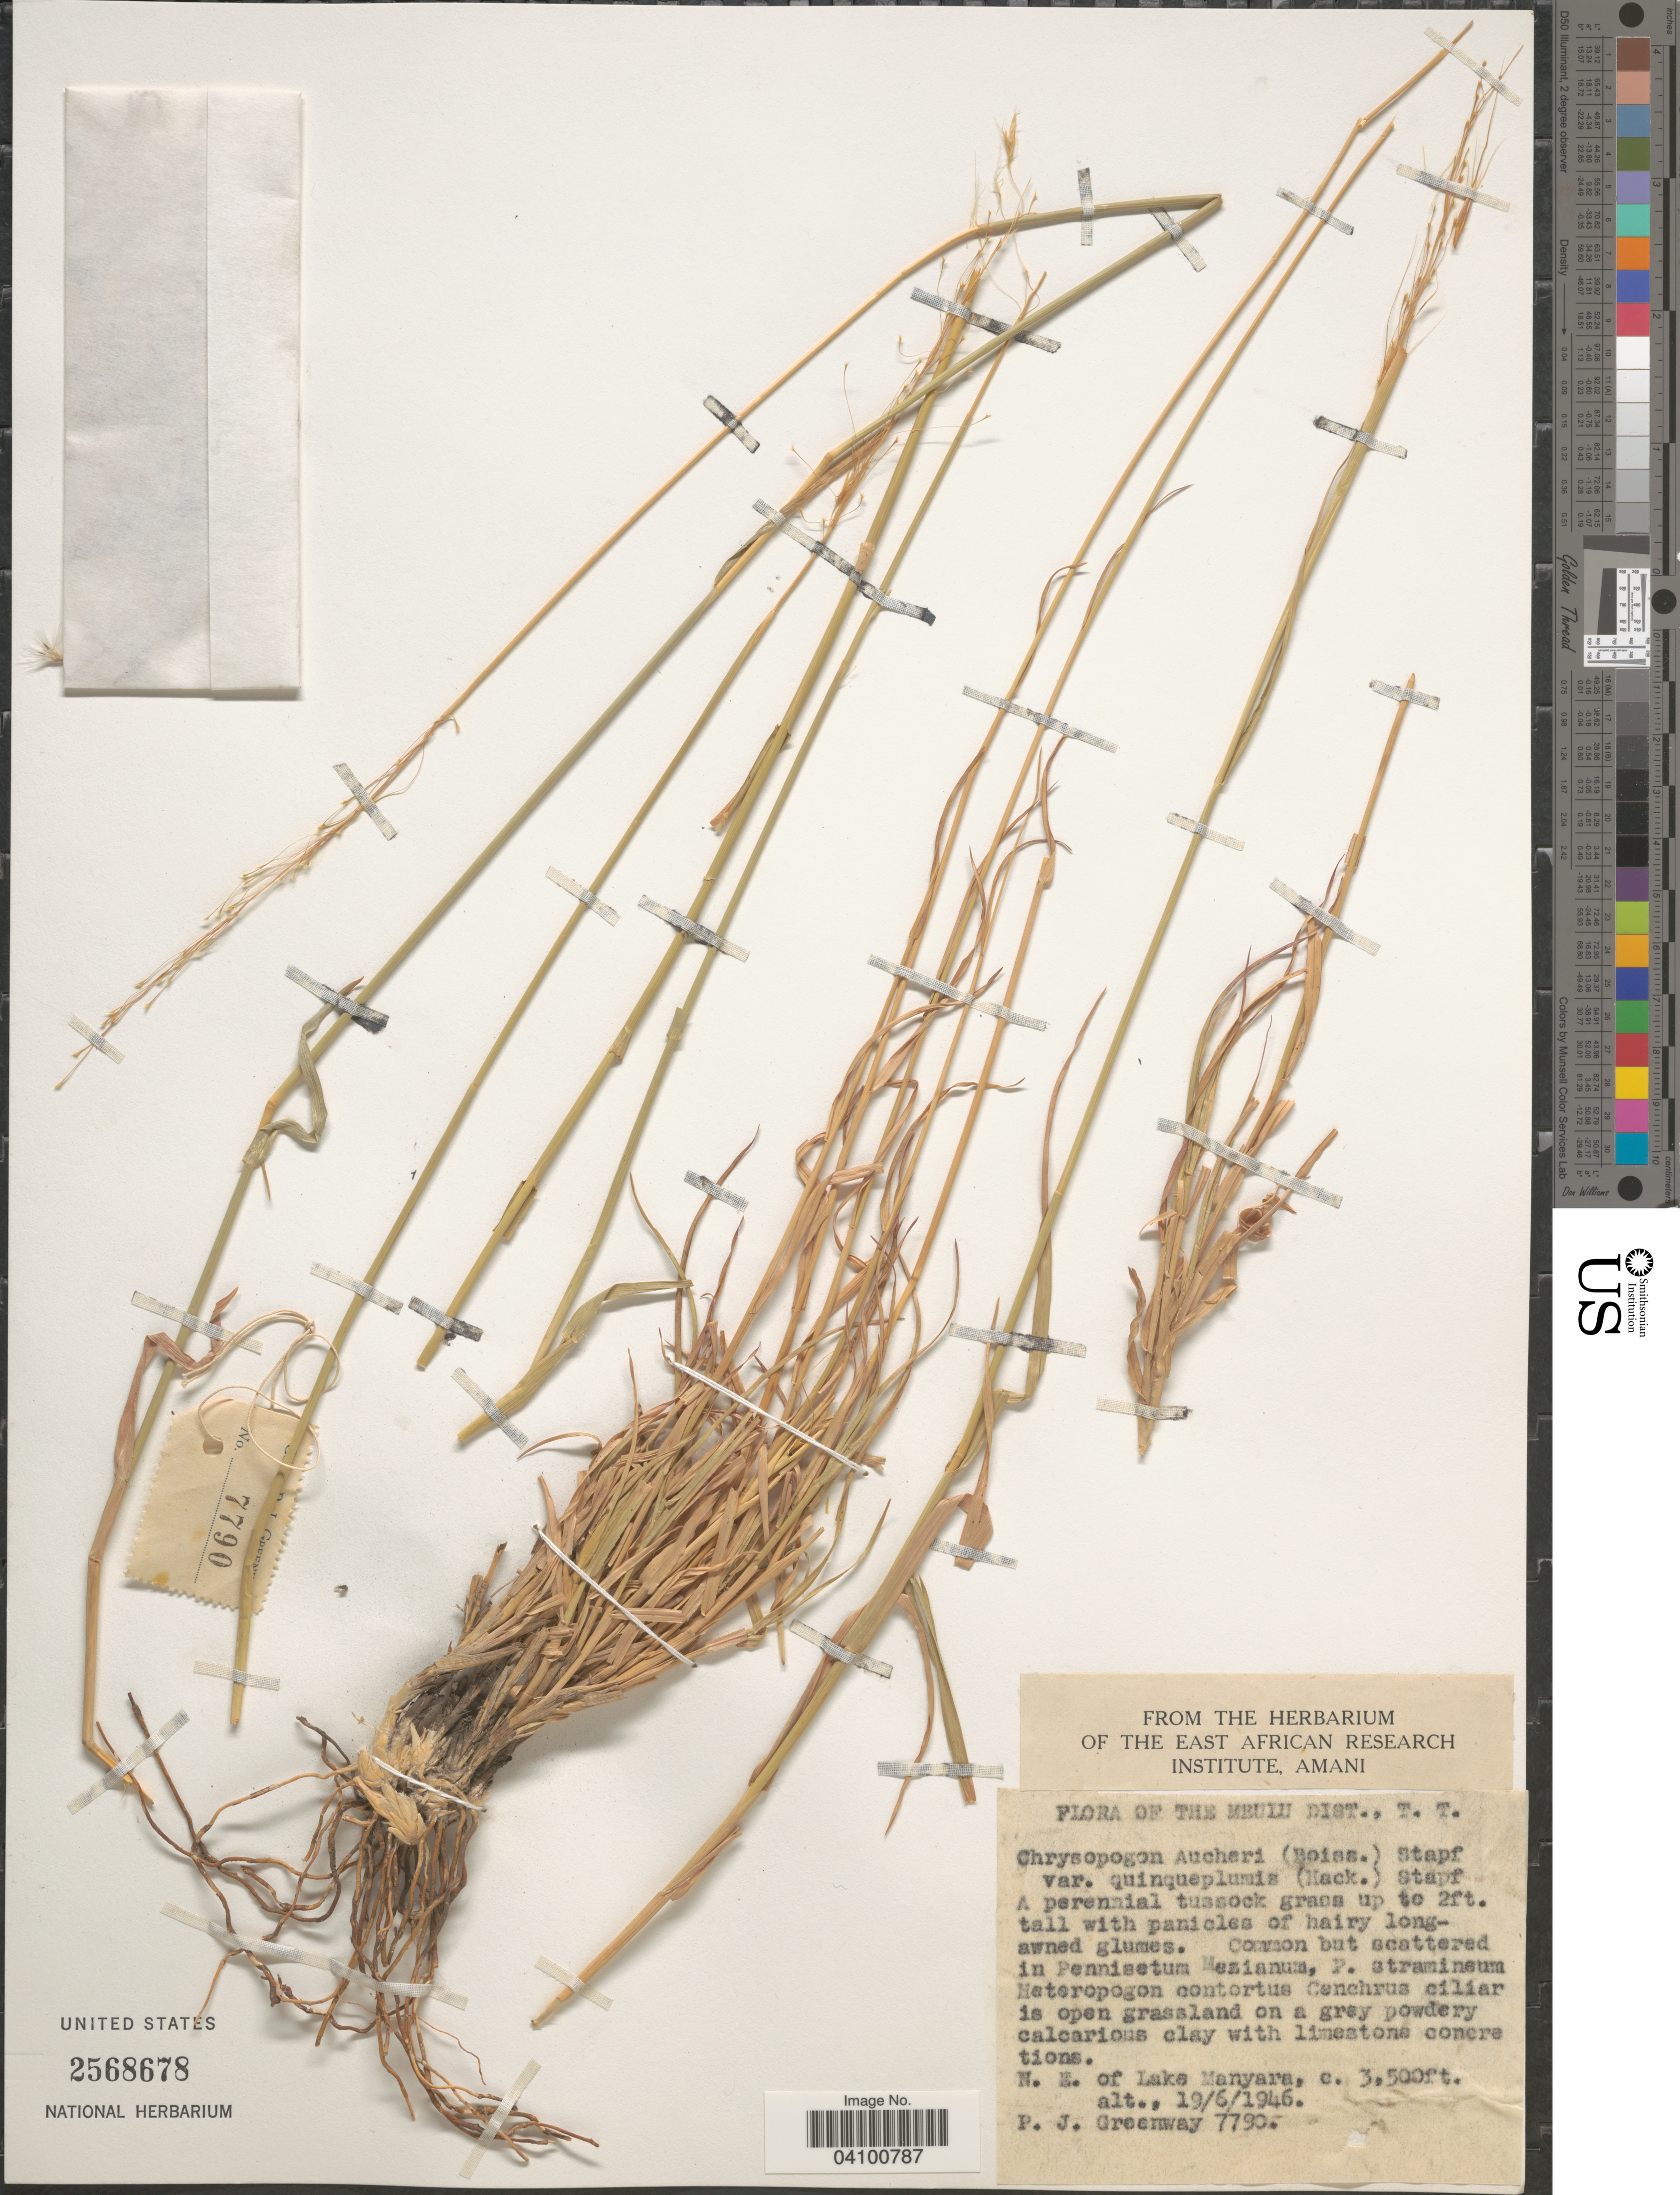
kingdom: Plantae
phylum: Tracheophyta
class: Liliopsida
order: Poales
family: Poaceae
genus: Chrysopogon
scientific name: Chrysopogon aucheri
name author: (Boiss.) Stapf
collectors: P. J. Greenway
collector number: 7790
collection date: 1946-06-19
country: Tanzania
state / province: Manyara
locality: Mbulu Distr., T.T. N. E. of Lake Manyara.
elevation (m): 1067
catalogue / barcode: US 2568678